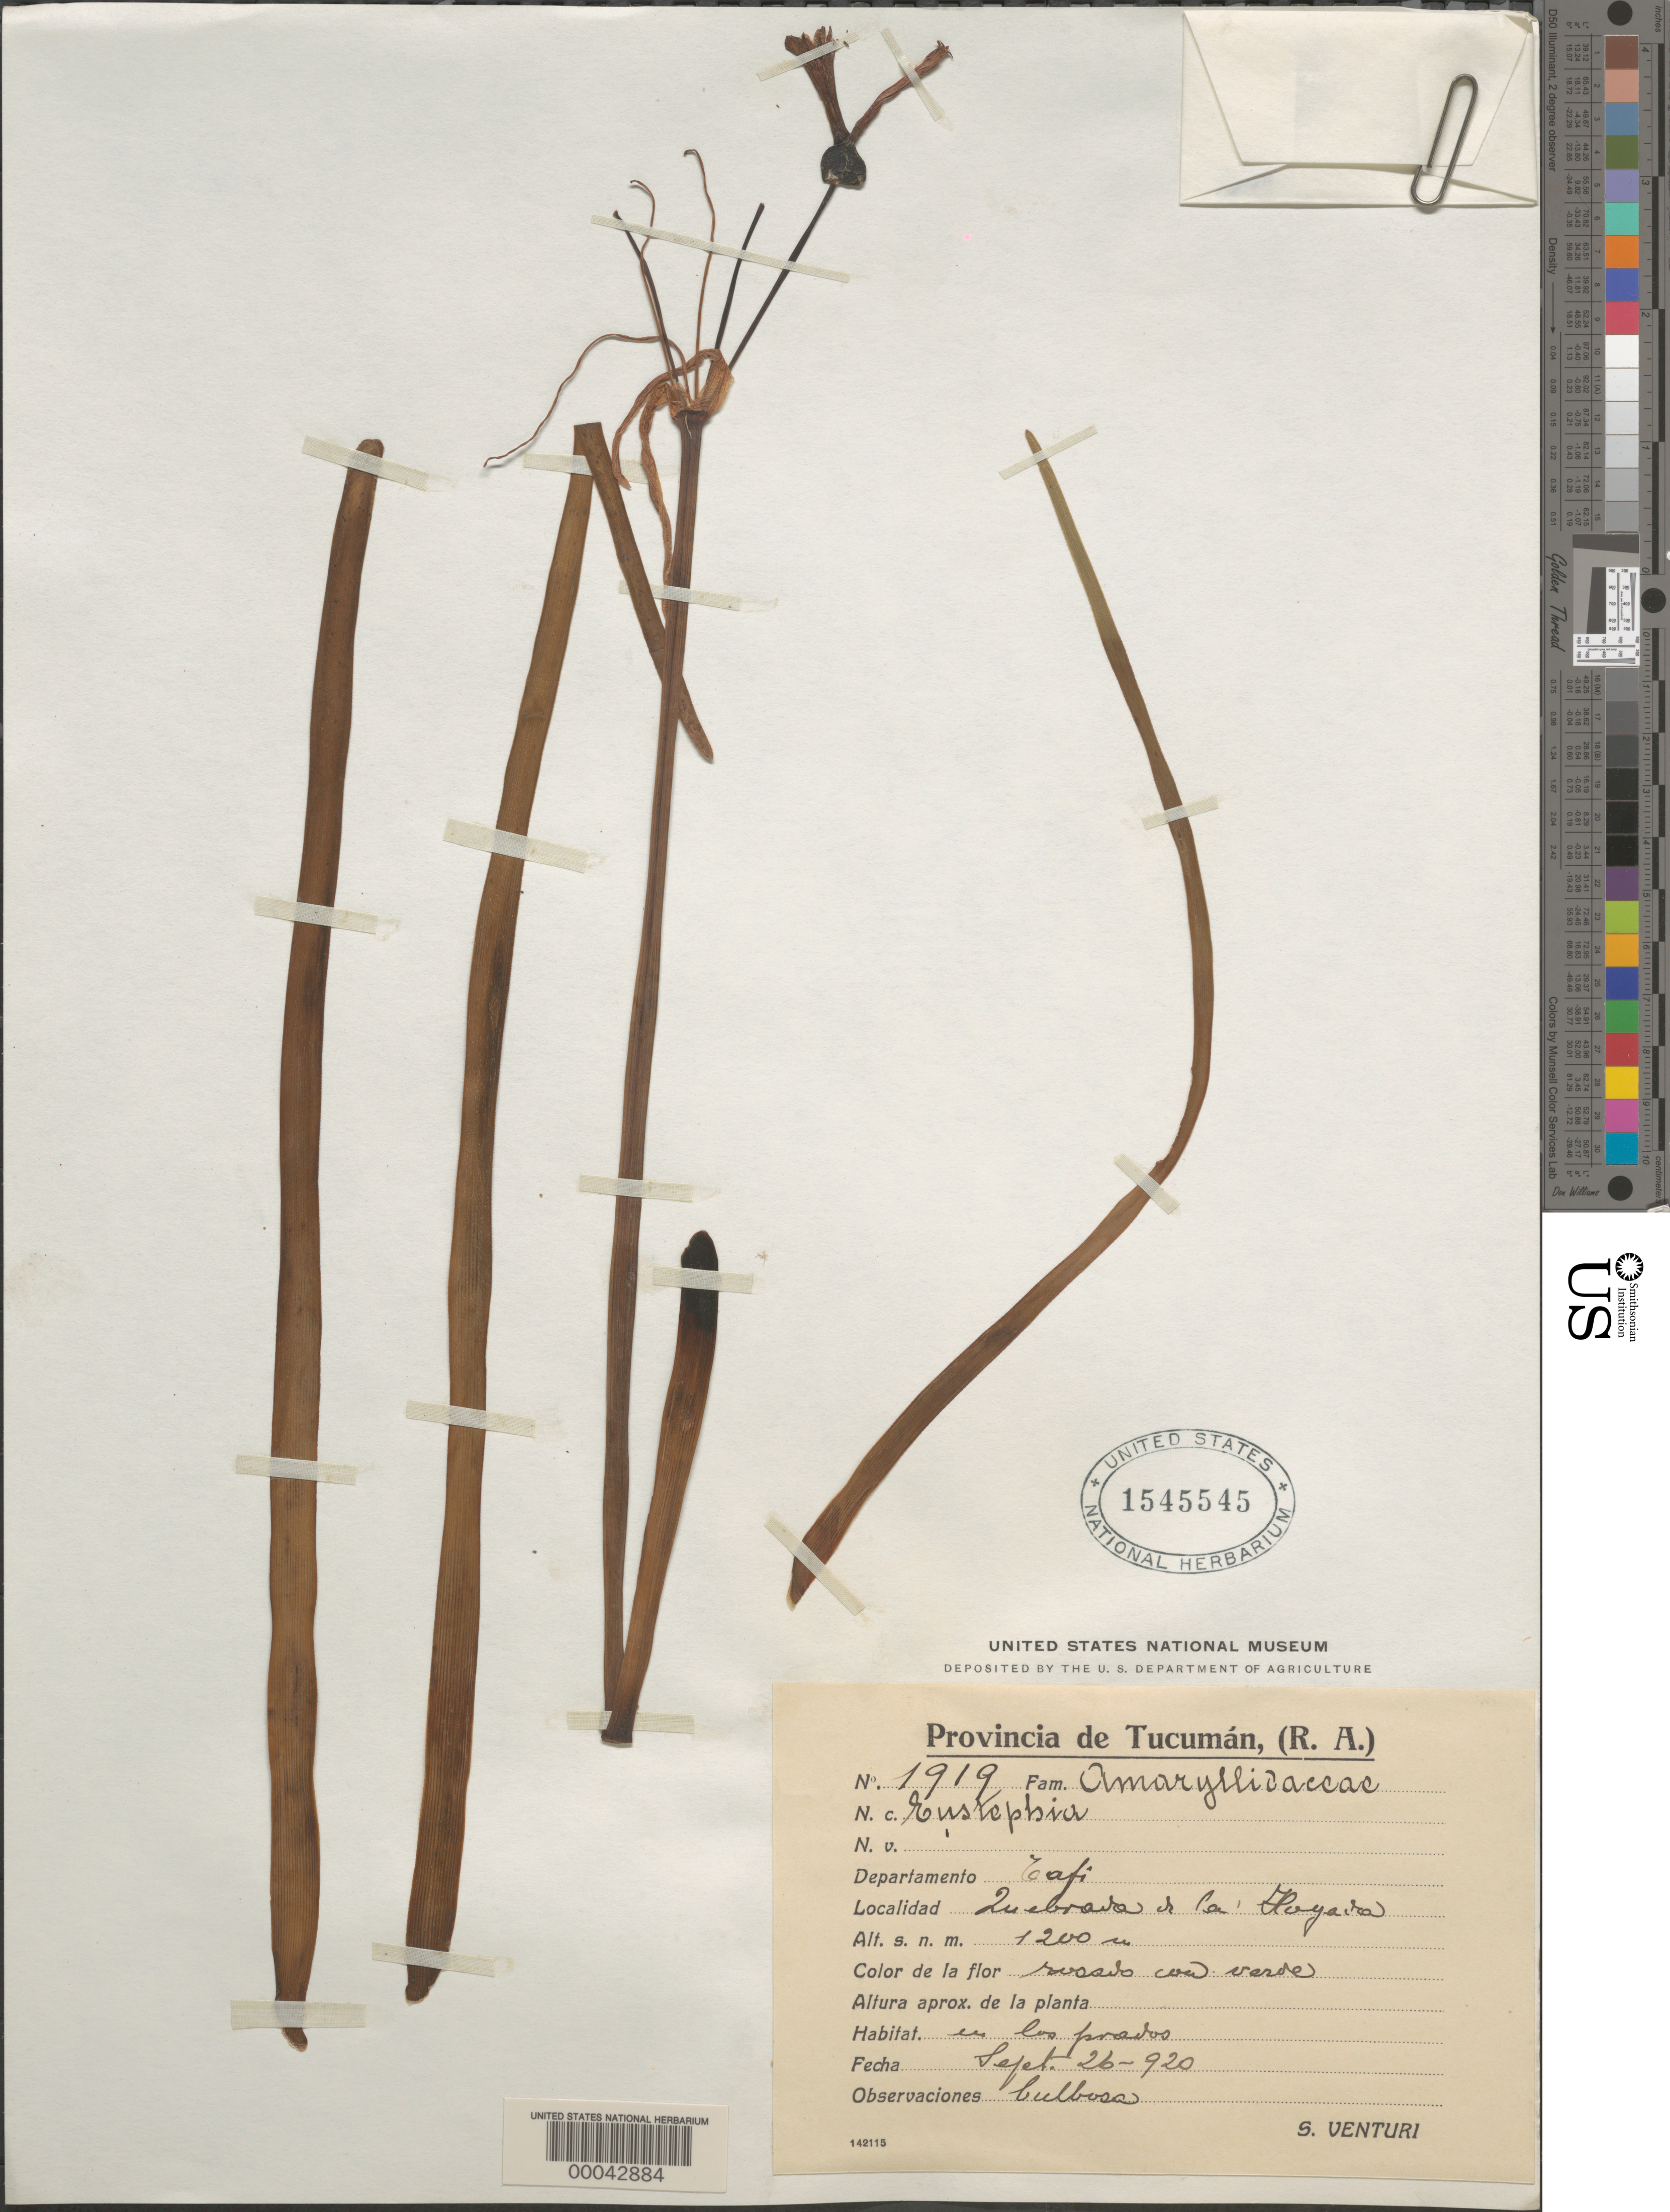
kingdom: Plantae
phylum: Tracheophyta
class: Liliopsida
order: Asparagales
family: Amaryllidaceae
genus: Eustephia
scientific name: Eustephia sp.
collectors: S. Venturi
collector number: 1919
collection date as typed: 26 Sep 1920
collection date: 1920-09-26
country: Argentina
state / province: Tucumán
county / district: Tafí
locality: Quebrova by la Gloyava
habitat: In the fields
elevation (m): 1200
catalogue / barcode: US 1545545